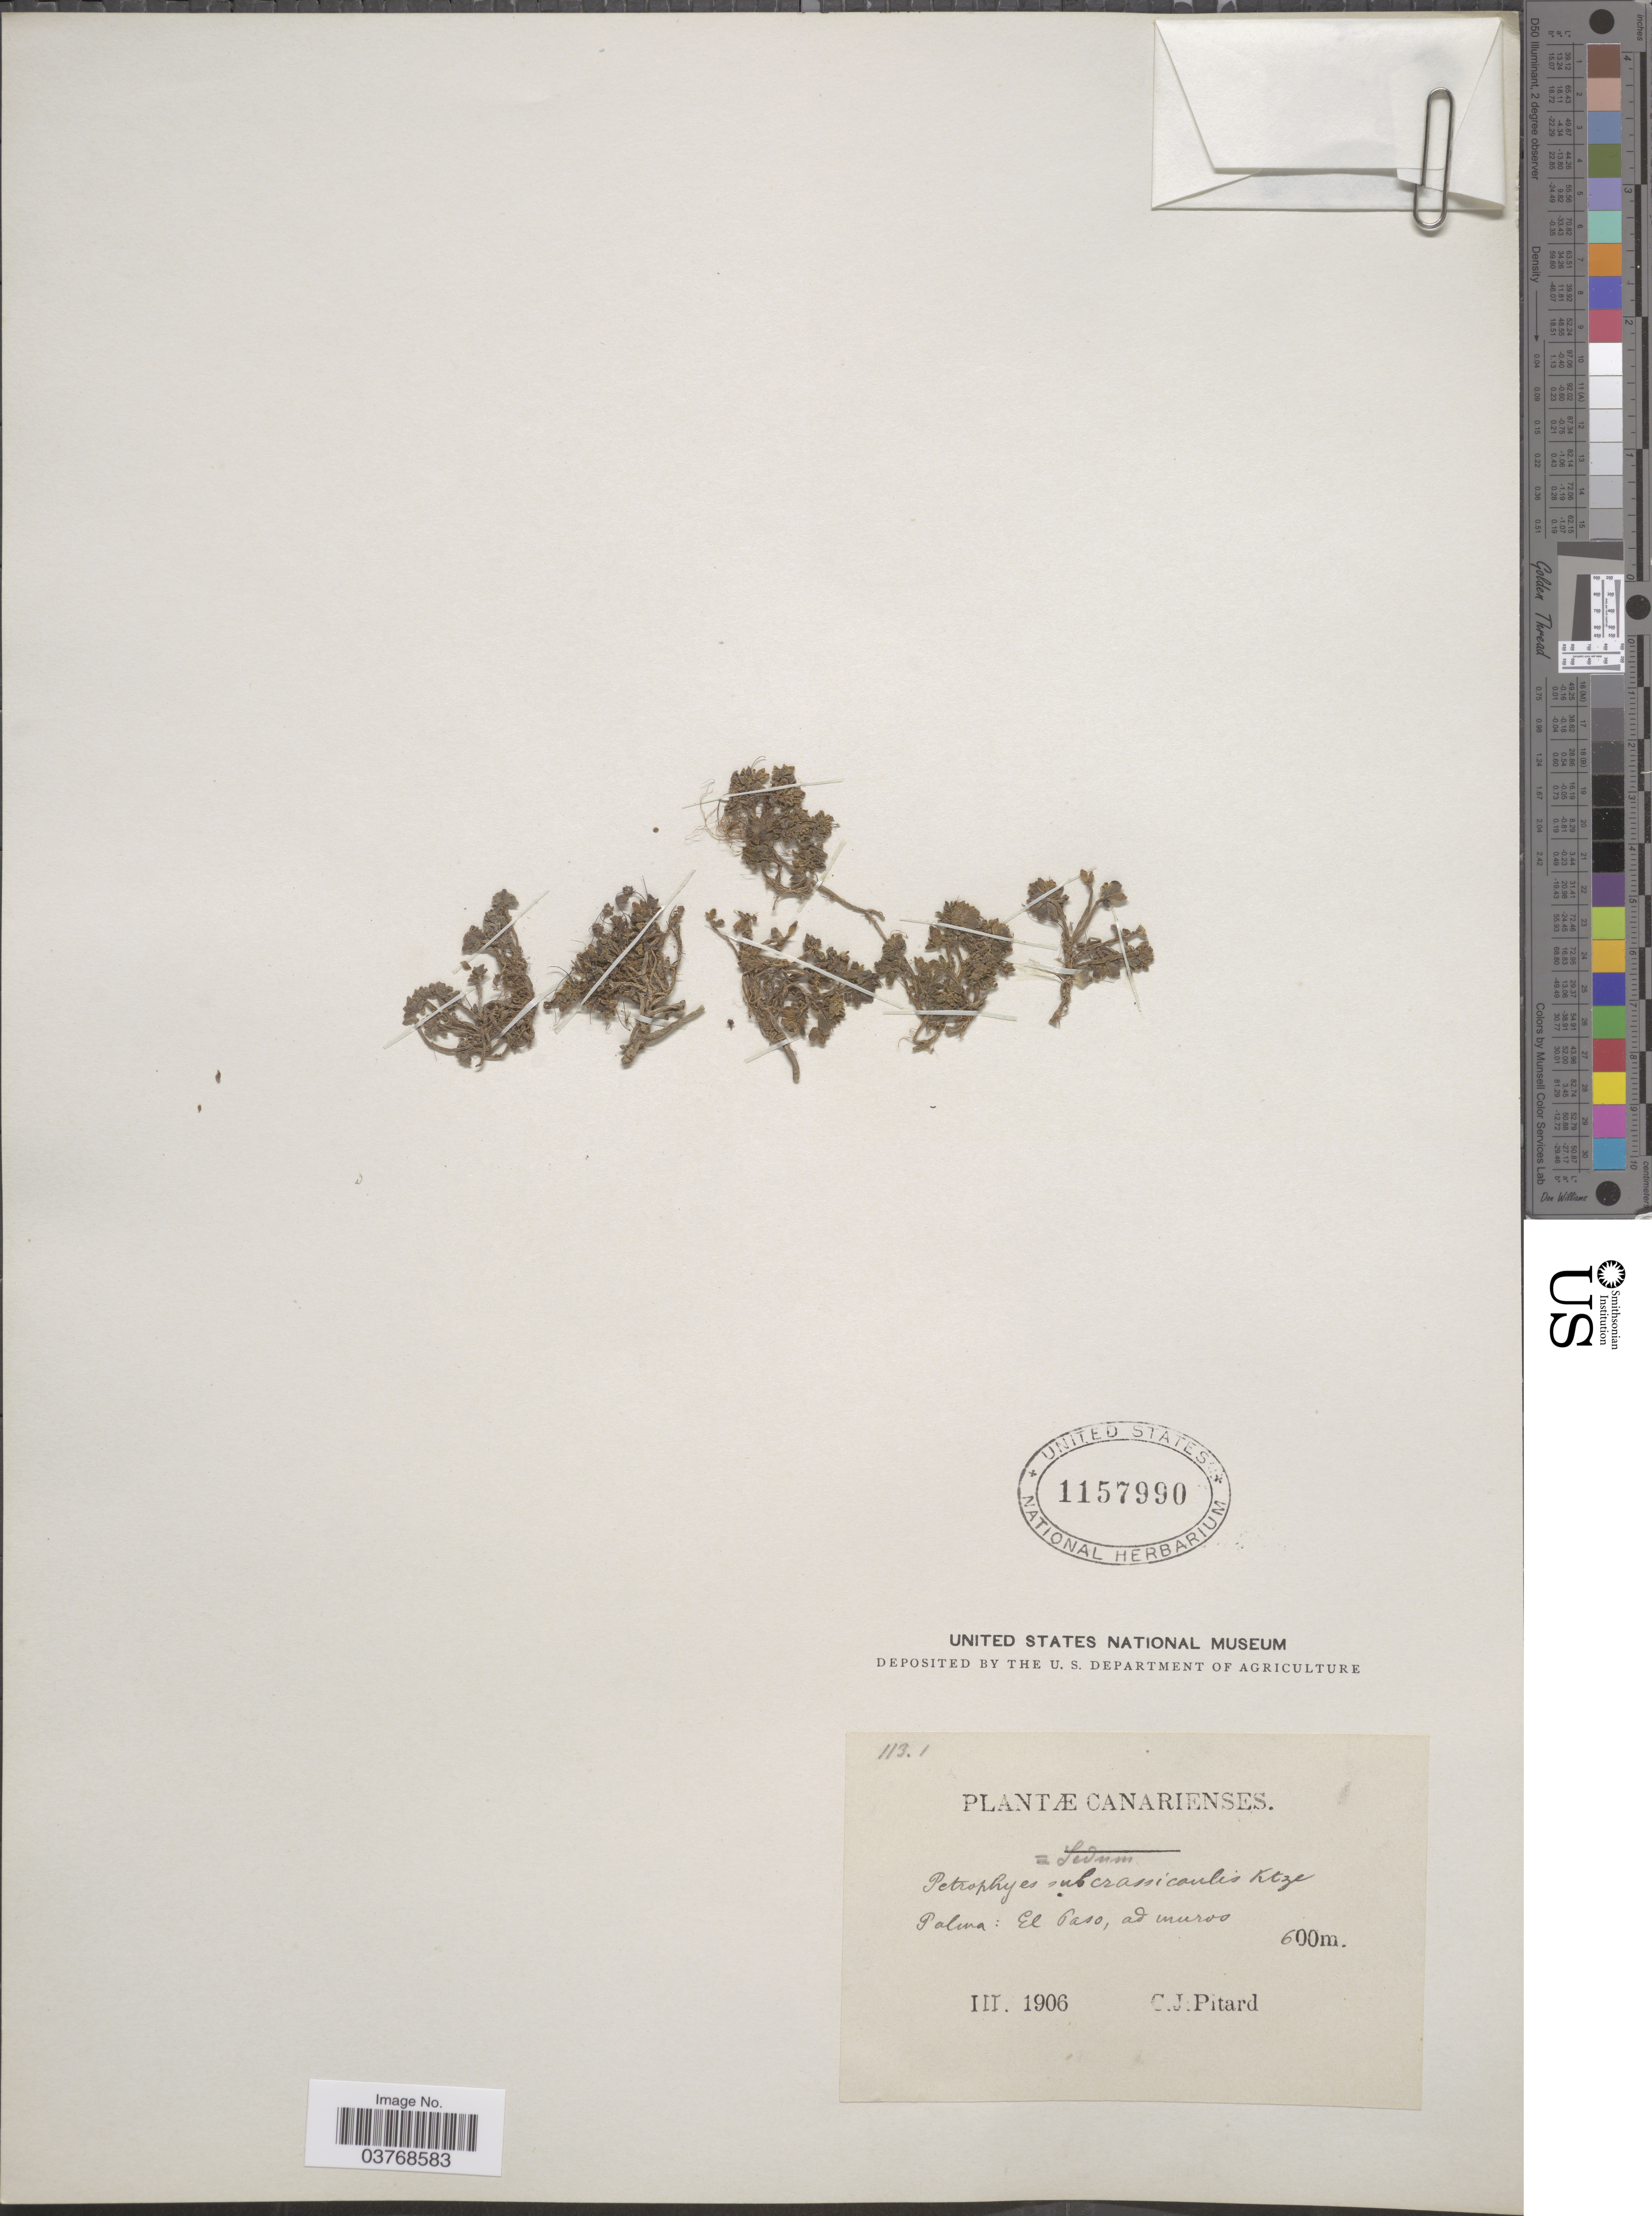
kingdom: Plantae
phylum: Tracheophyta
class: Magnoliopsida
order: Saxifragales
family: Crassulaceae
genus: Monanthes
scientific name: Monanthes subcrassicaulis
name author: (Kuntze) Praeger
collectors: C. Pitard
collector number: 1131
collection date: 1906-03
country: Spain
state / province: Canarias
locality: Palma: El Paso.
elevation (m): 600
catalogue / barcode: US 1157990